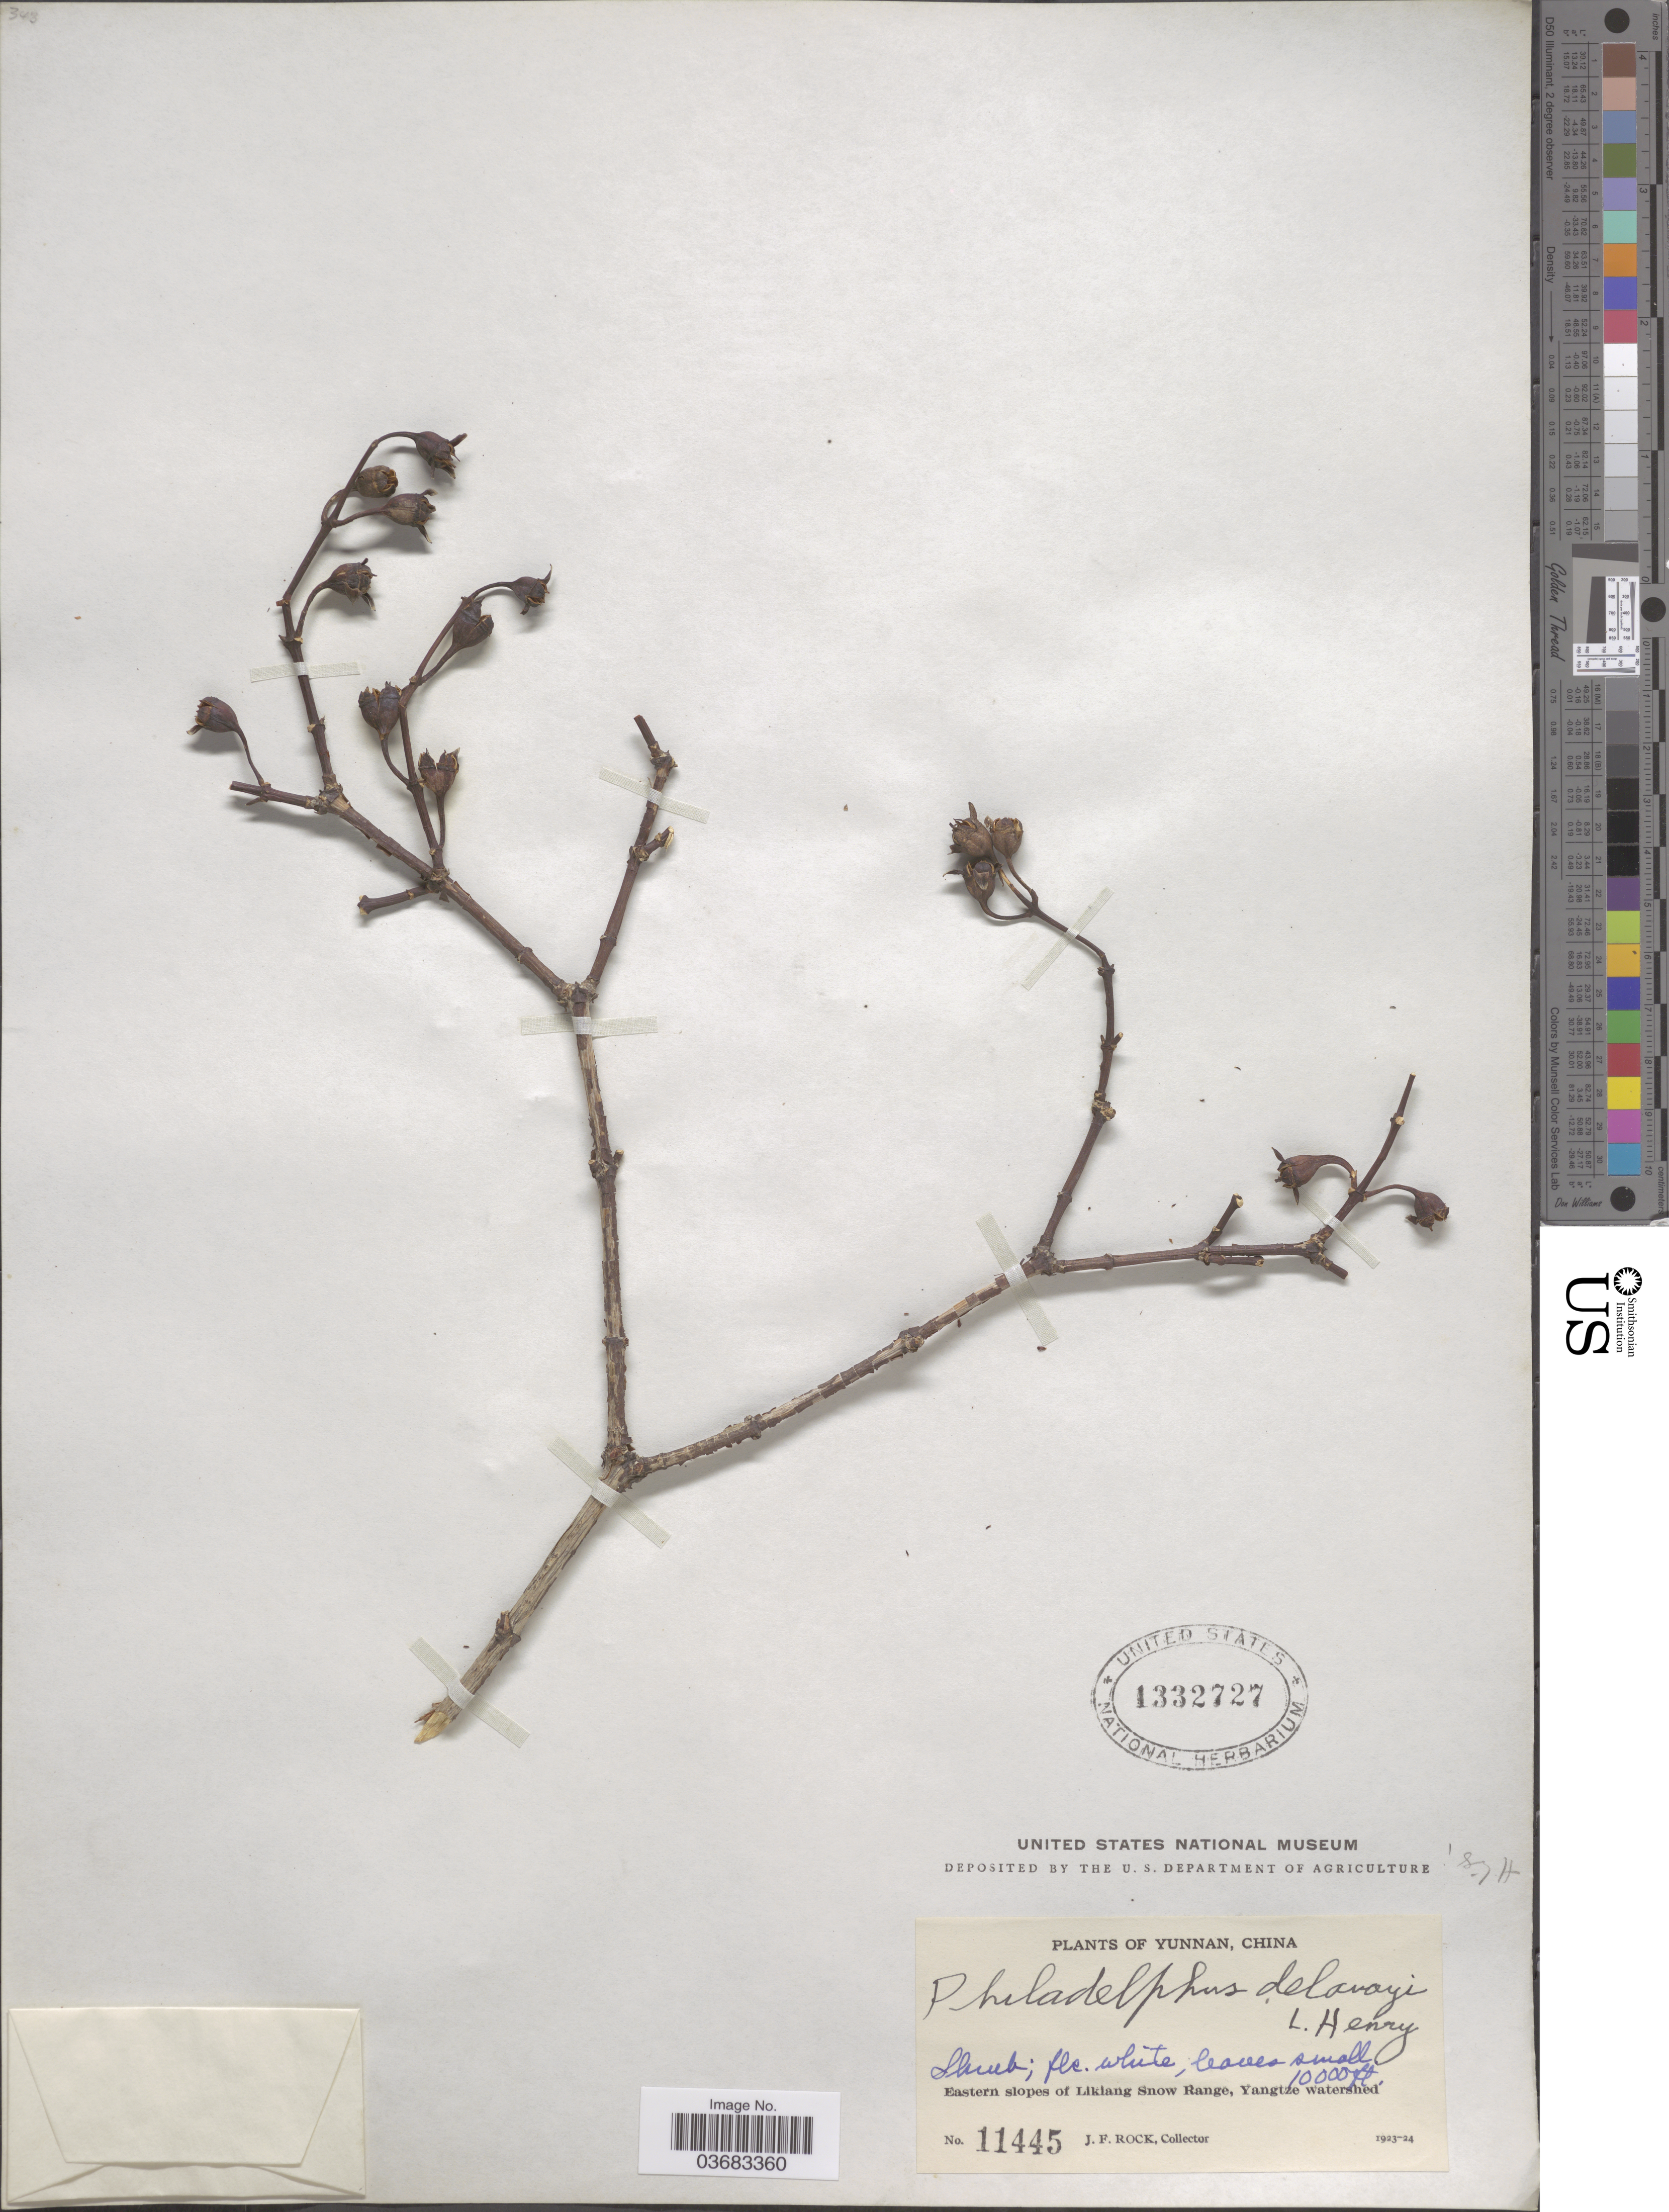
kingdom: Plantae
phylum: Tracheophyta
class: Magnoliopsida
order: Cornales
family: Hydrangeaceae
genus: Philadelphus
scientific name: Philadelphus delavayi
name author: L.Henry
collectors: J. Rock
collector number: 11445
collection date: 1923/1924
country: China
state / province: Yunnan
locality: Eastern slopes of Likiang Snow Range, Yangtze watershed.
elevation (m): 3048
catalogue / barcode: US 1332727